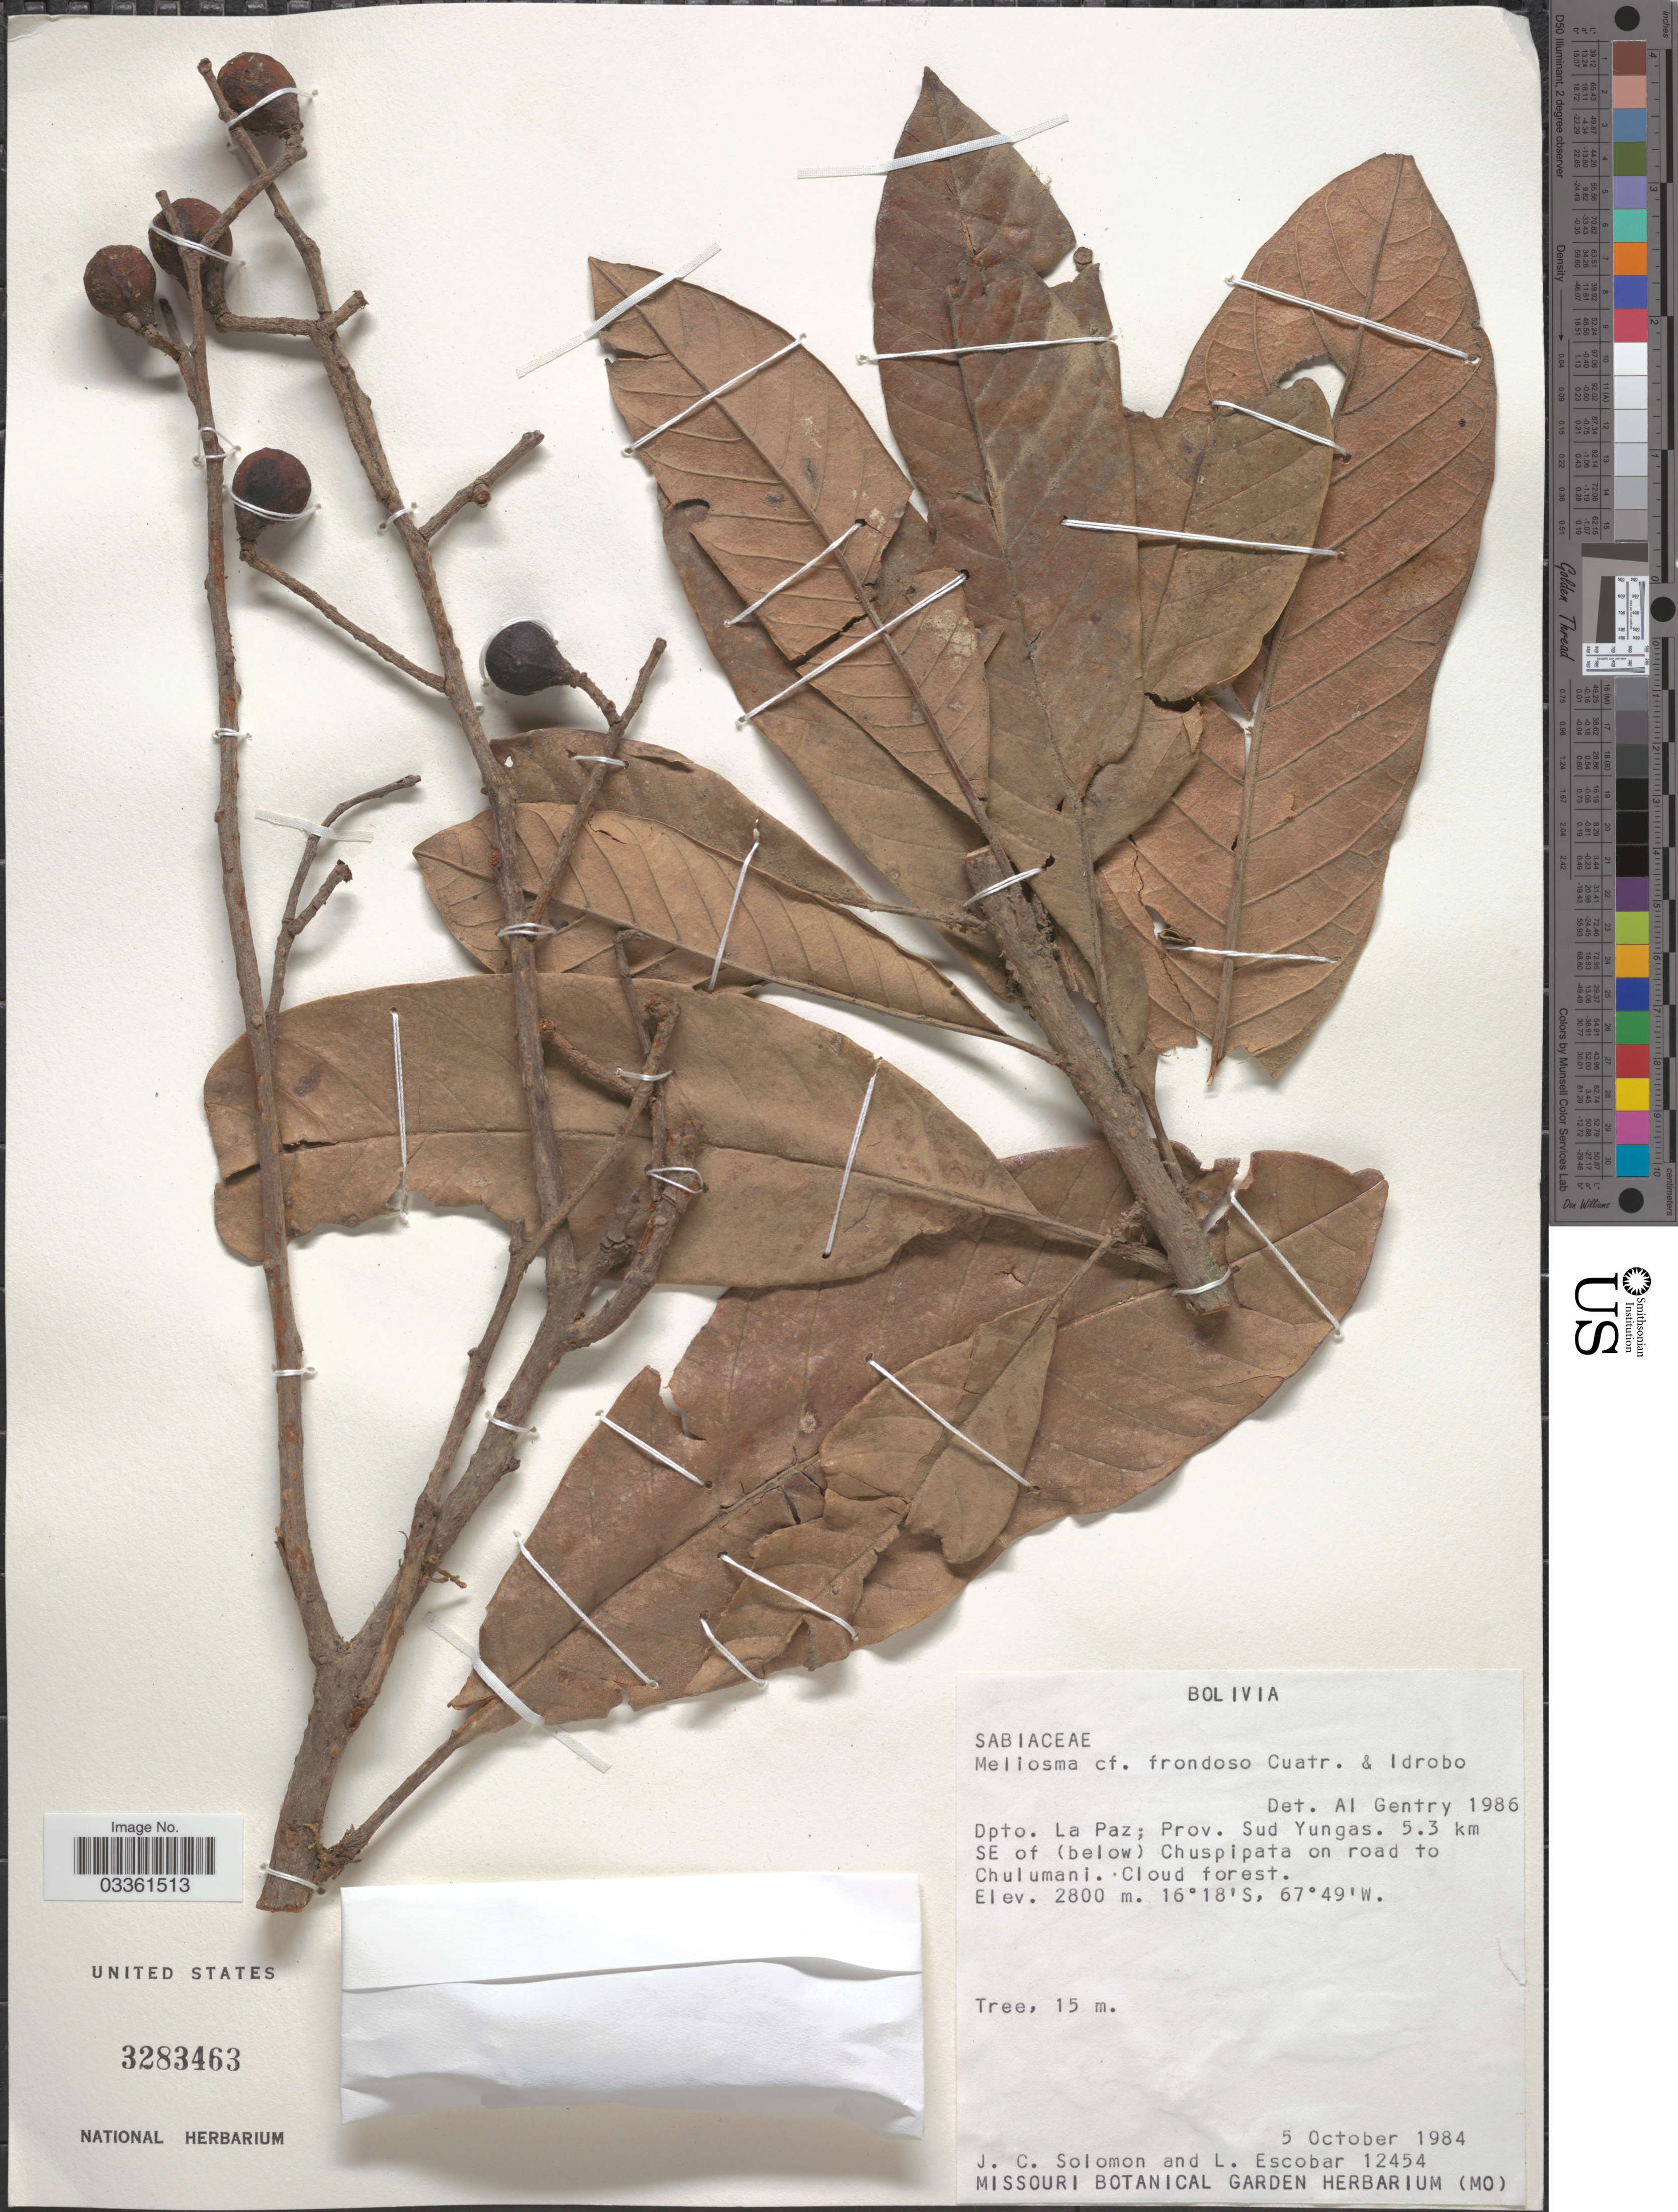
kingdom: Plantae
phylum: Tracheophyta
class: Magnoliopsida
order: Proteales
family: Sabiaceae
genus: Meliosma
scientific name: Meliosma frondosa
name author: Cuatrec. & Idrobo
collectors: J. C. Solomon & L. Escobar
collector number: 12454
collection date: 1984-10-05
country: Bolivia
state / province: La Paz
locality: Dpto. La Paz; Prov. Sud Yungas. 5.3 km SE of (below) Chuspipata on road to Culumani.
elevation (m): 2800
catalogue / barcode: US 3283463